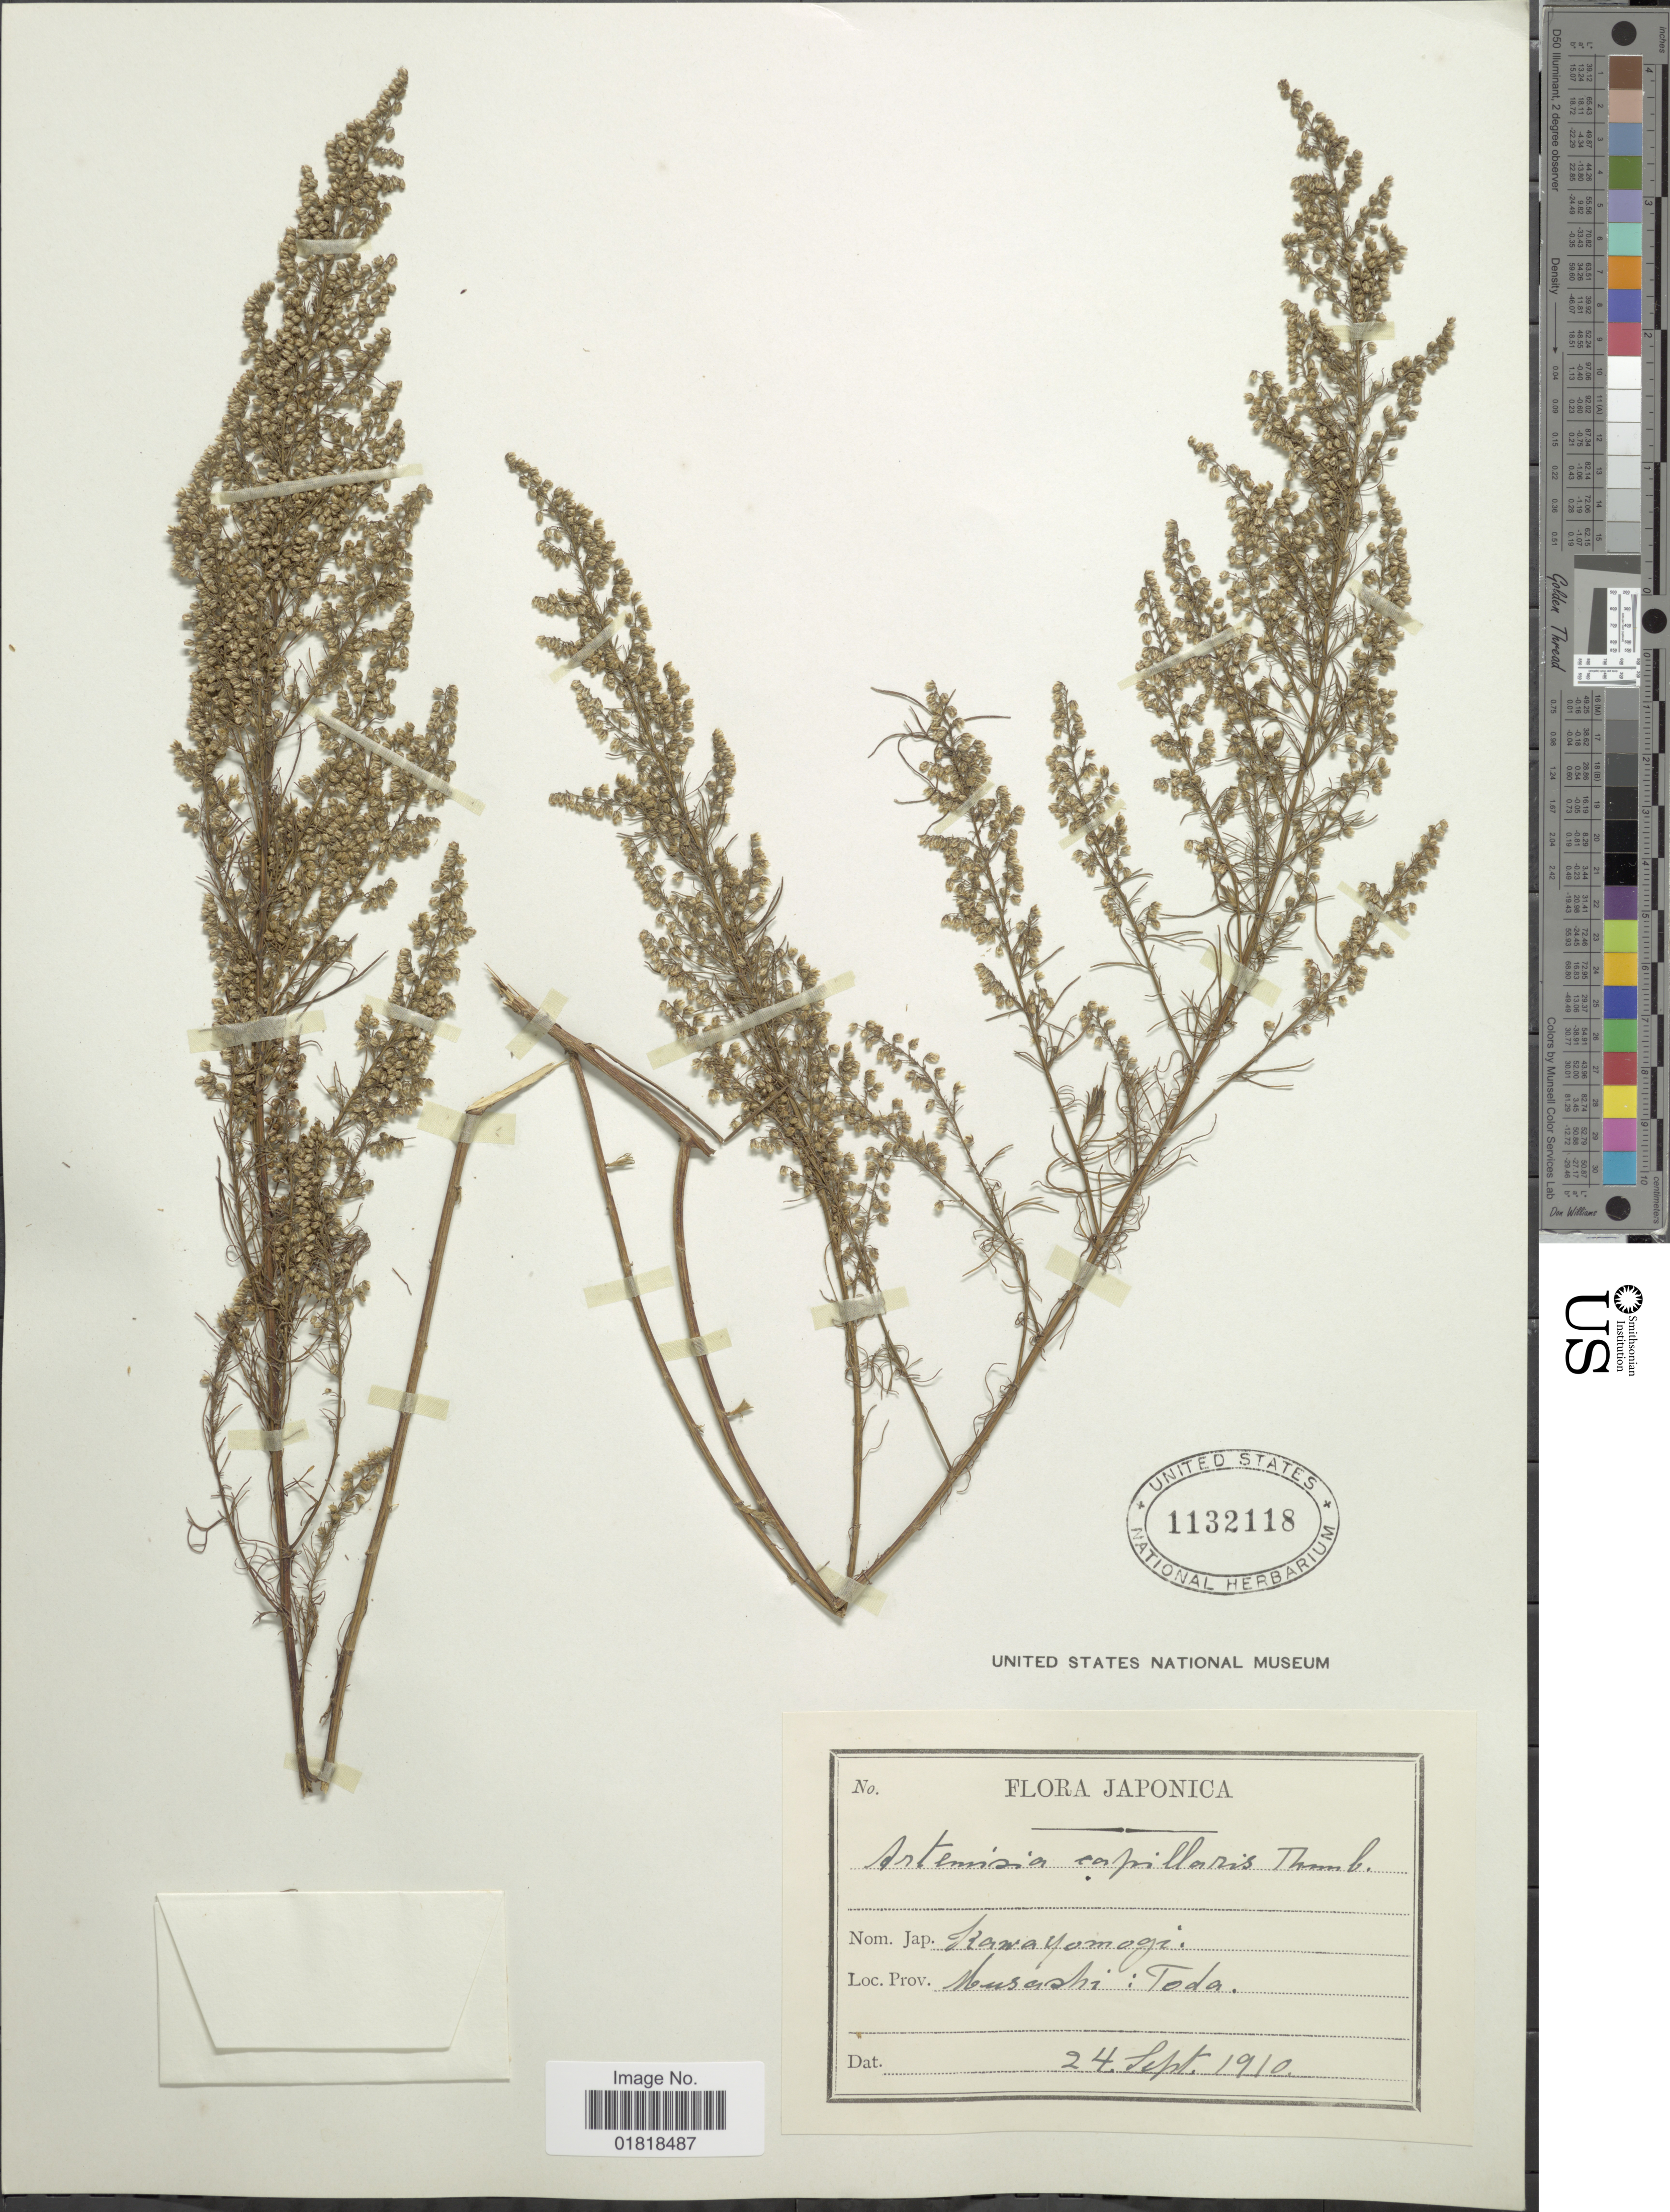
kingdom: Plantae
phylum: Tracheophyta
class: Magnoliopsida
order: Asterales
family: Asteraceae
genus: Artemisia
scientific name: Artemisia capillaris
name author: Thunb.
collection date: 1910-09-24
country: Japan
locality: Prov. Musashi: Toda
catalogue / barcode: US 1132118